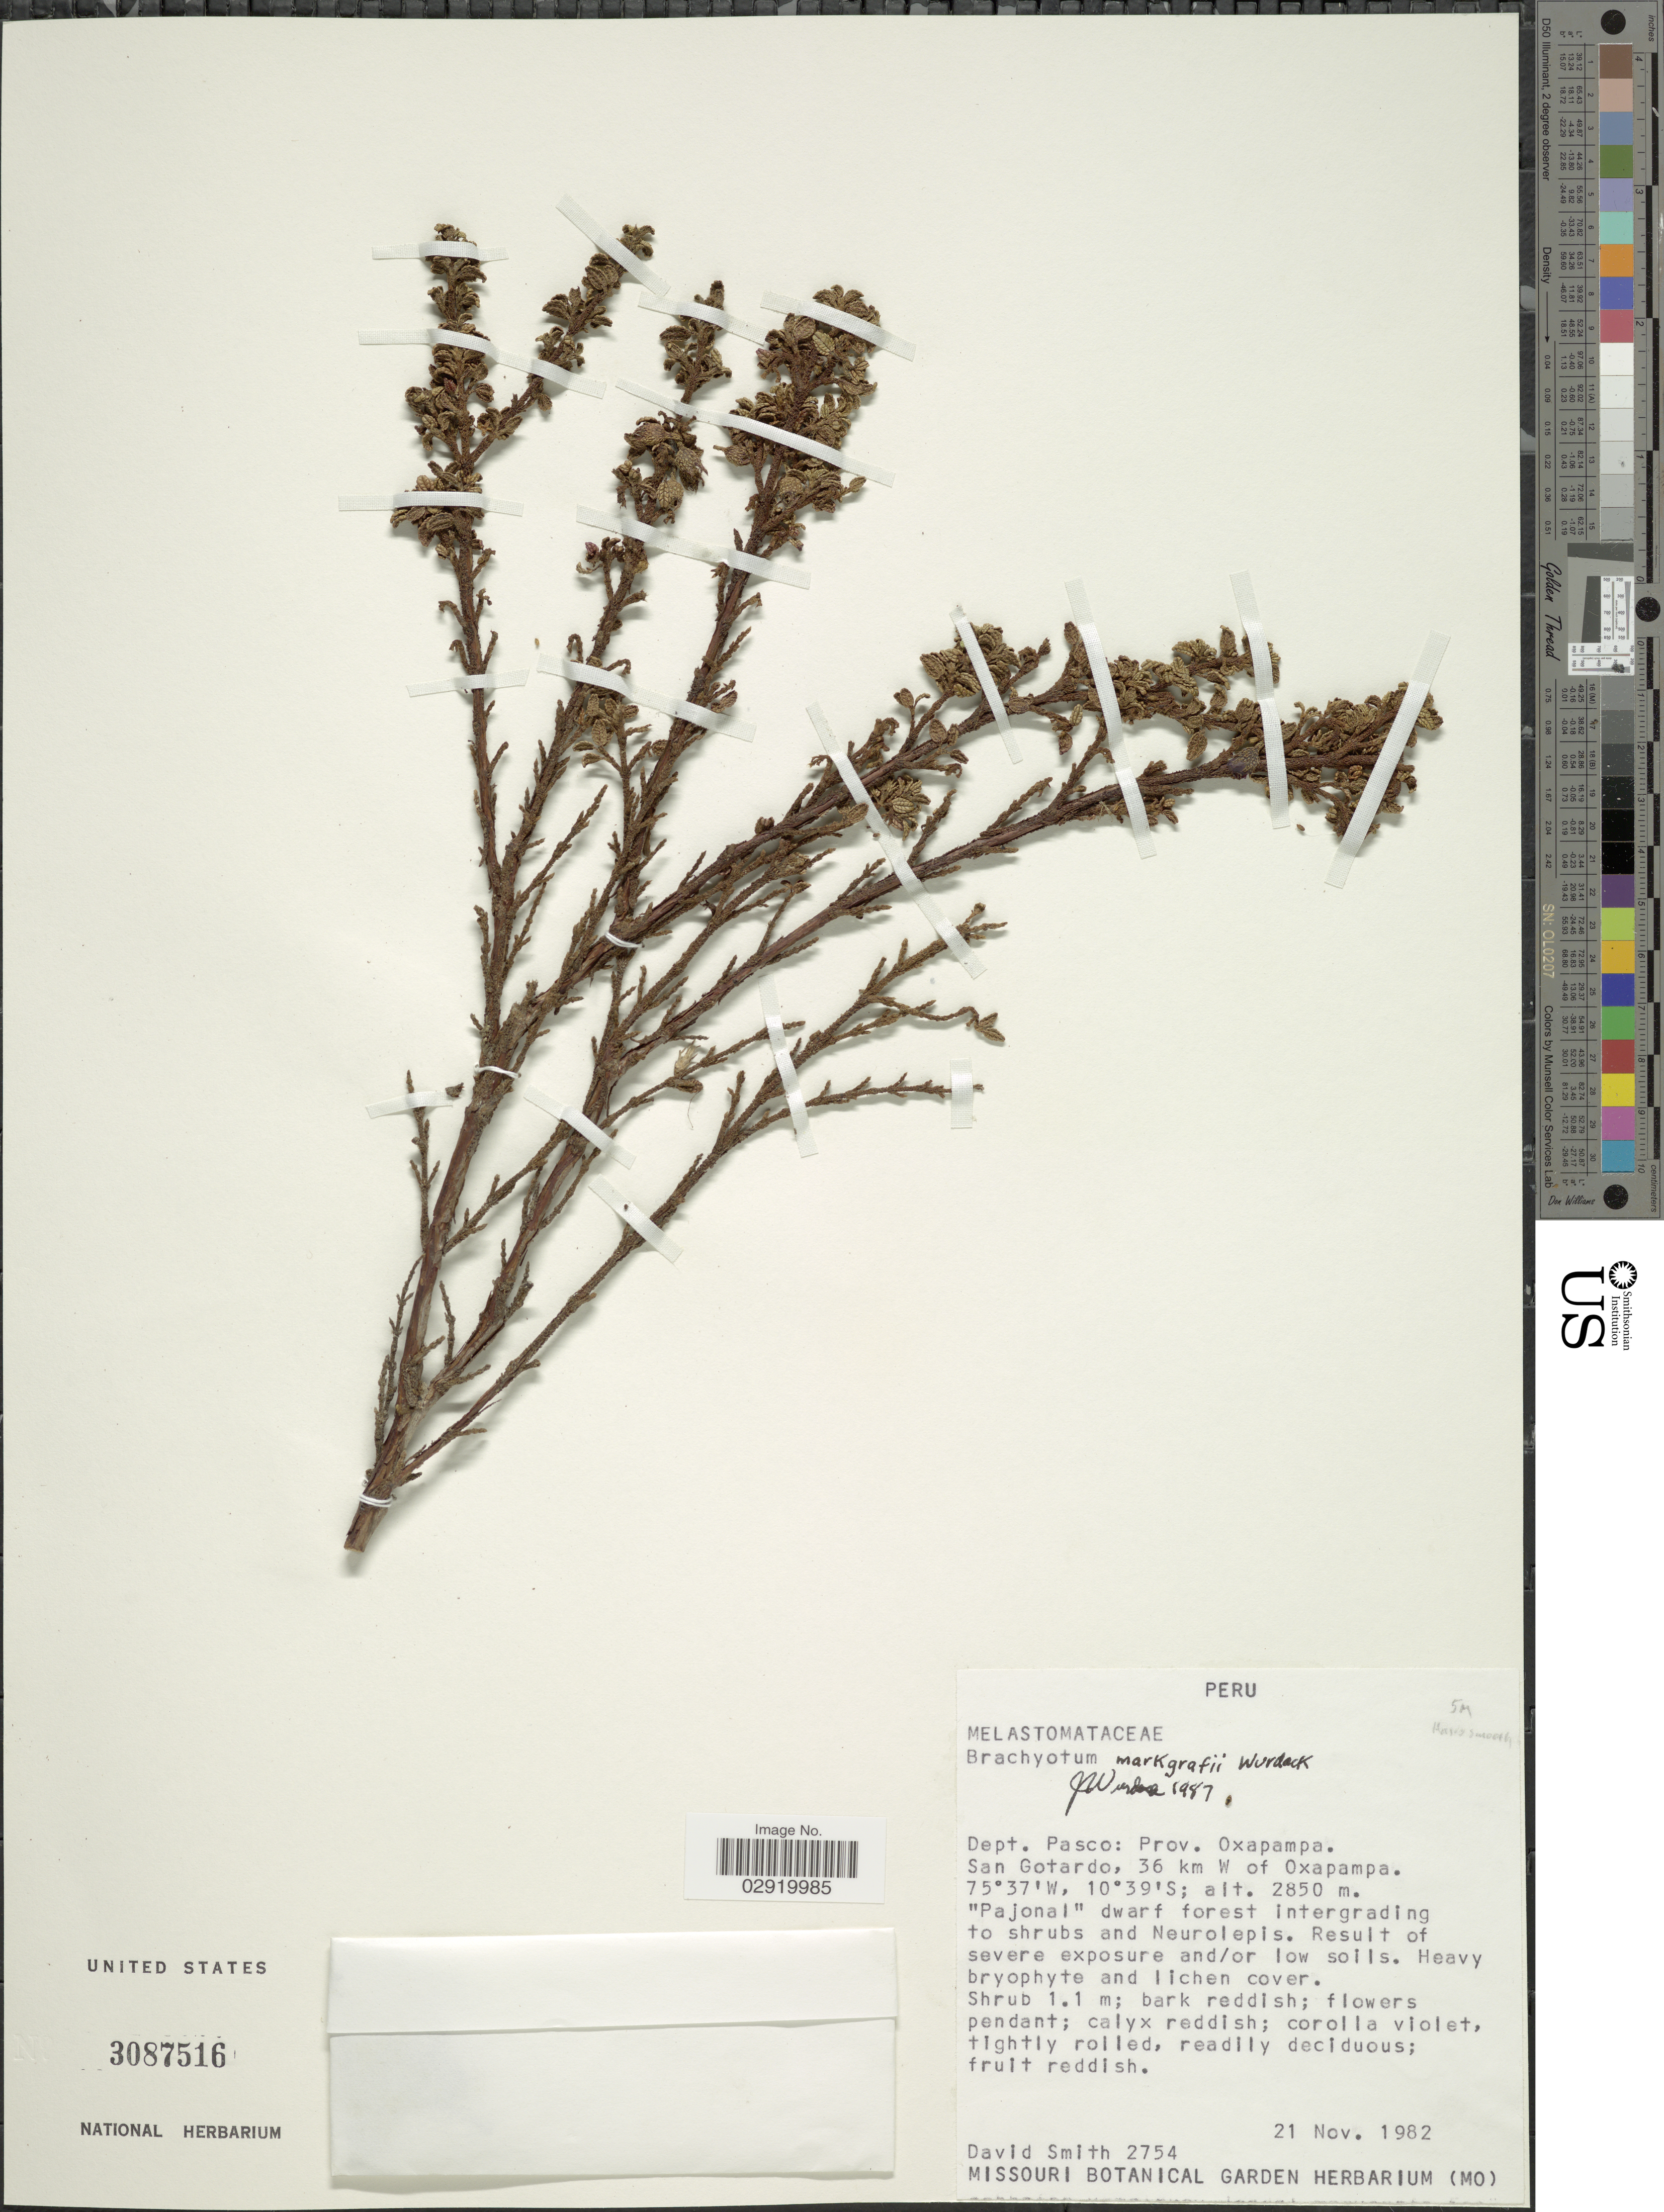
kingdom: Plantae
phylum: Tracheophyta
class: Magnoliopsida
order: Myrtales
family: Melastomataceae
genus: Brachyotum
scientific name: Brachyotum markgrafii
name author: Wurdack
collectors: D. Smith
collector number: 2754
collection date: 1982-11-21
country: Peru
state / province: Pasco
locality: Dept. Pasco: Prov. Oxapampa. San Gotardo, 36 km W of Oxapampa.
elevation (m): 2850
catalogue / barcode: US 3087516